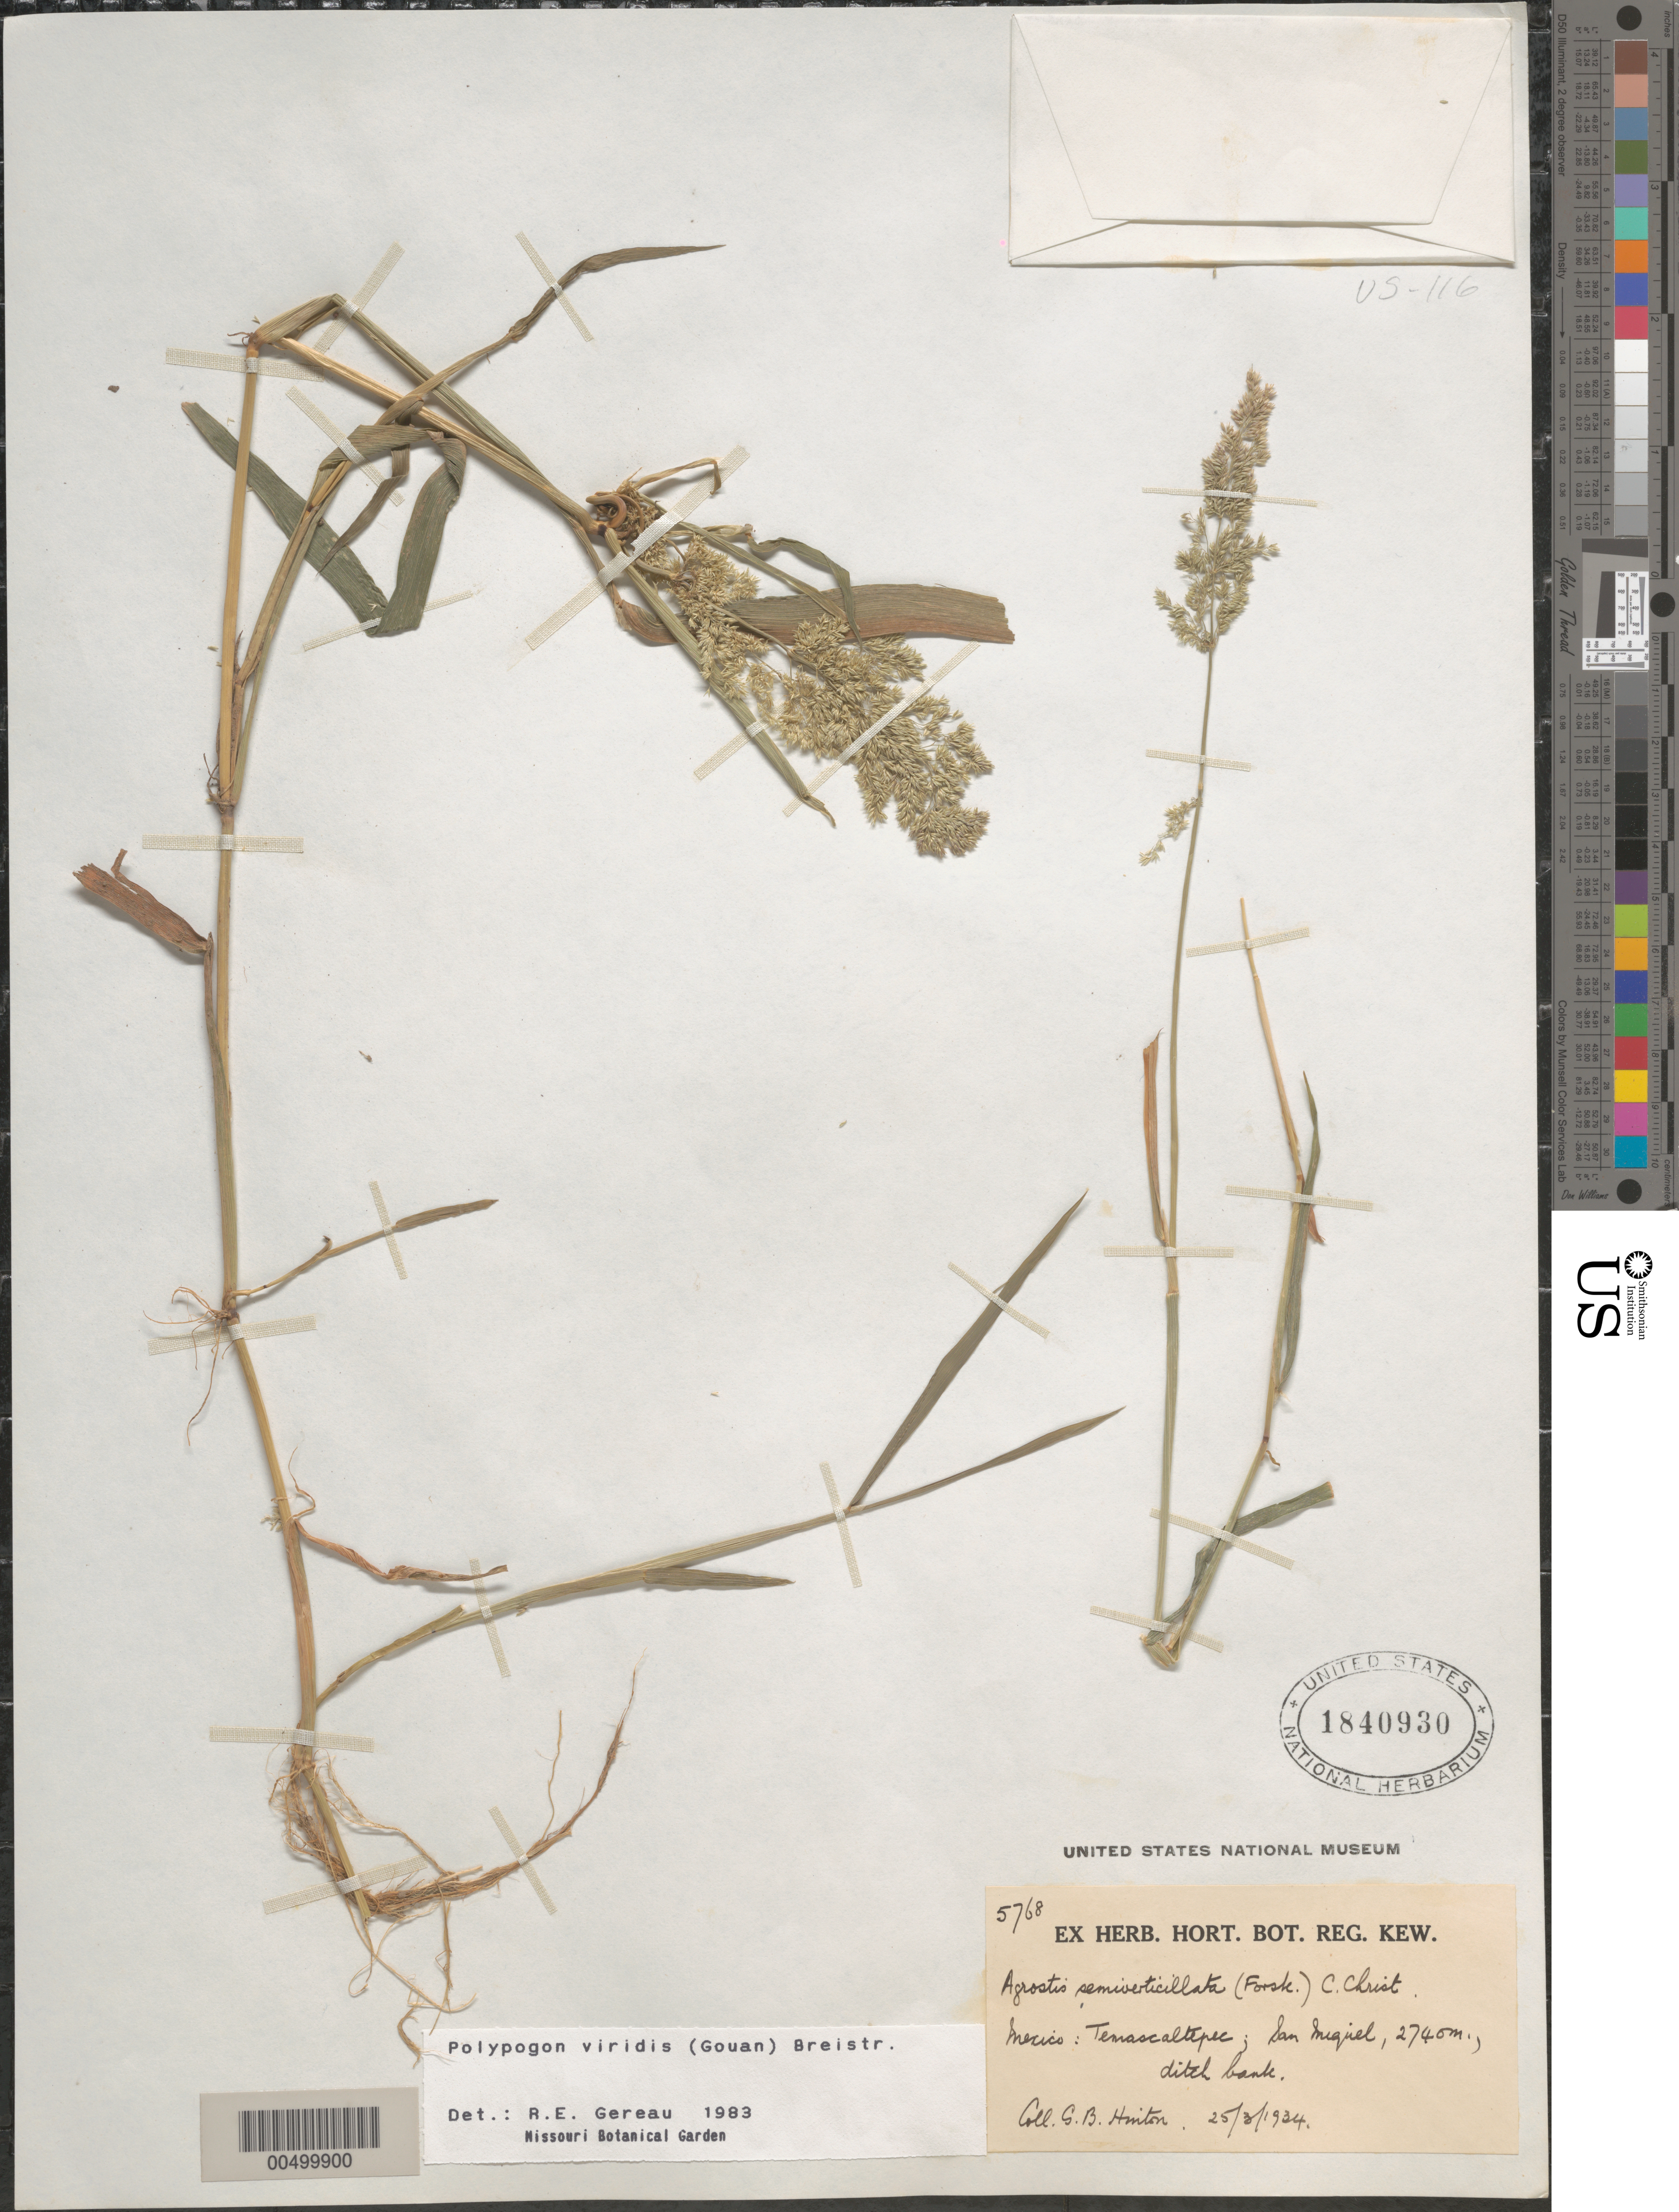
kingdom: Plantae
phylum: Tracheophyta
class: Liliopsida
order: Poales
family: Poaceae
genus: Polypogon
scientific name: Polypogon viridis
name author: (Gouan) Breistroffer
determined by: Gereau, R. E.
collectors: G. B. Hinton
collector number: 5768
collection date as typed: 25 Mar 1934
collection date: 1934-03-25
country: Mexico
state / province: México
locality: Temascaltepec, San Miguel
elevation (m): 2740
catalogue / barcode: US 1840930